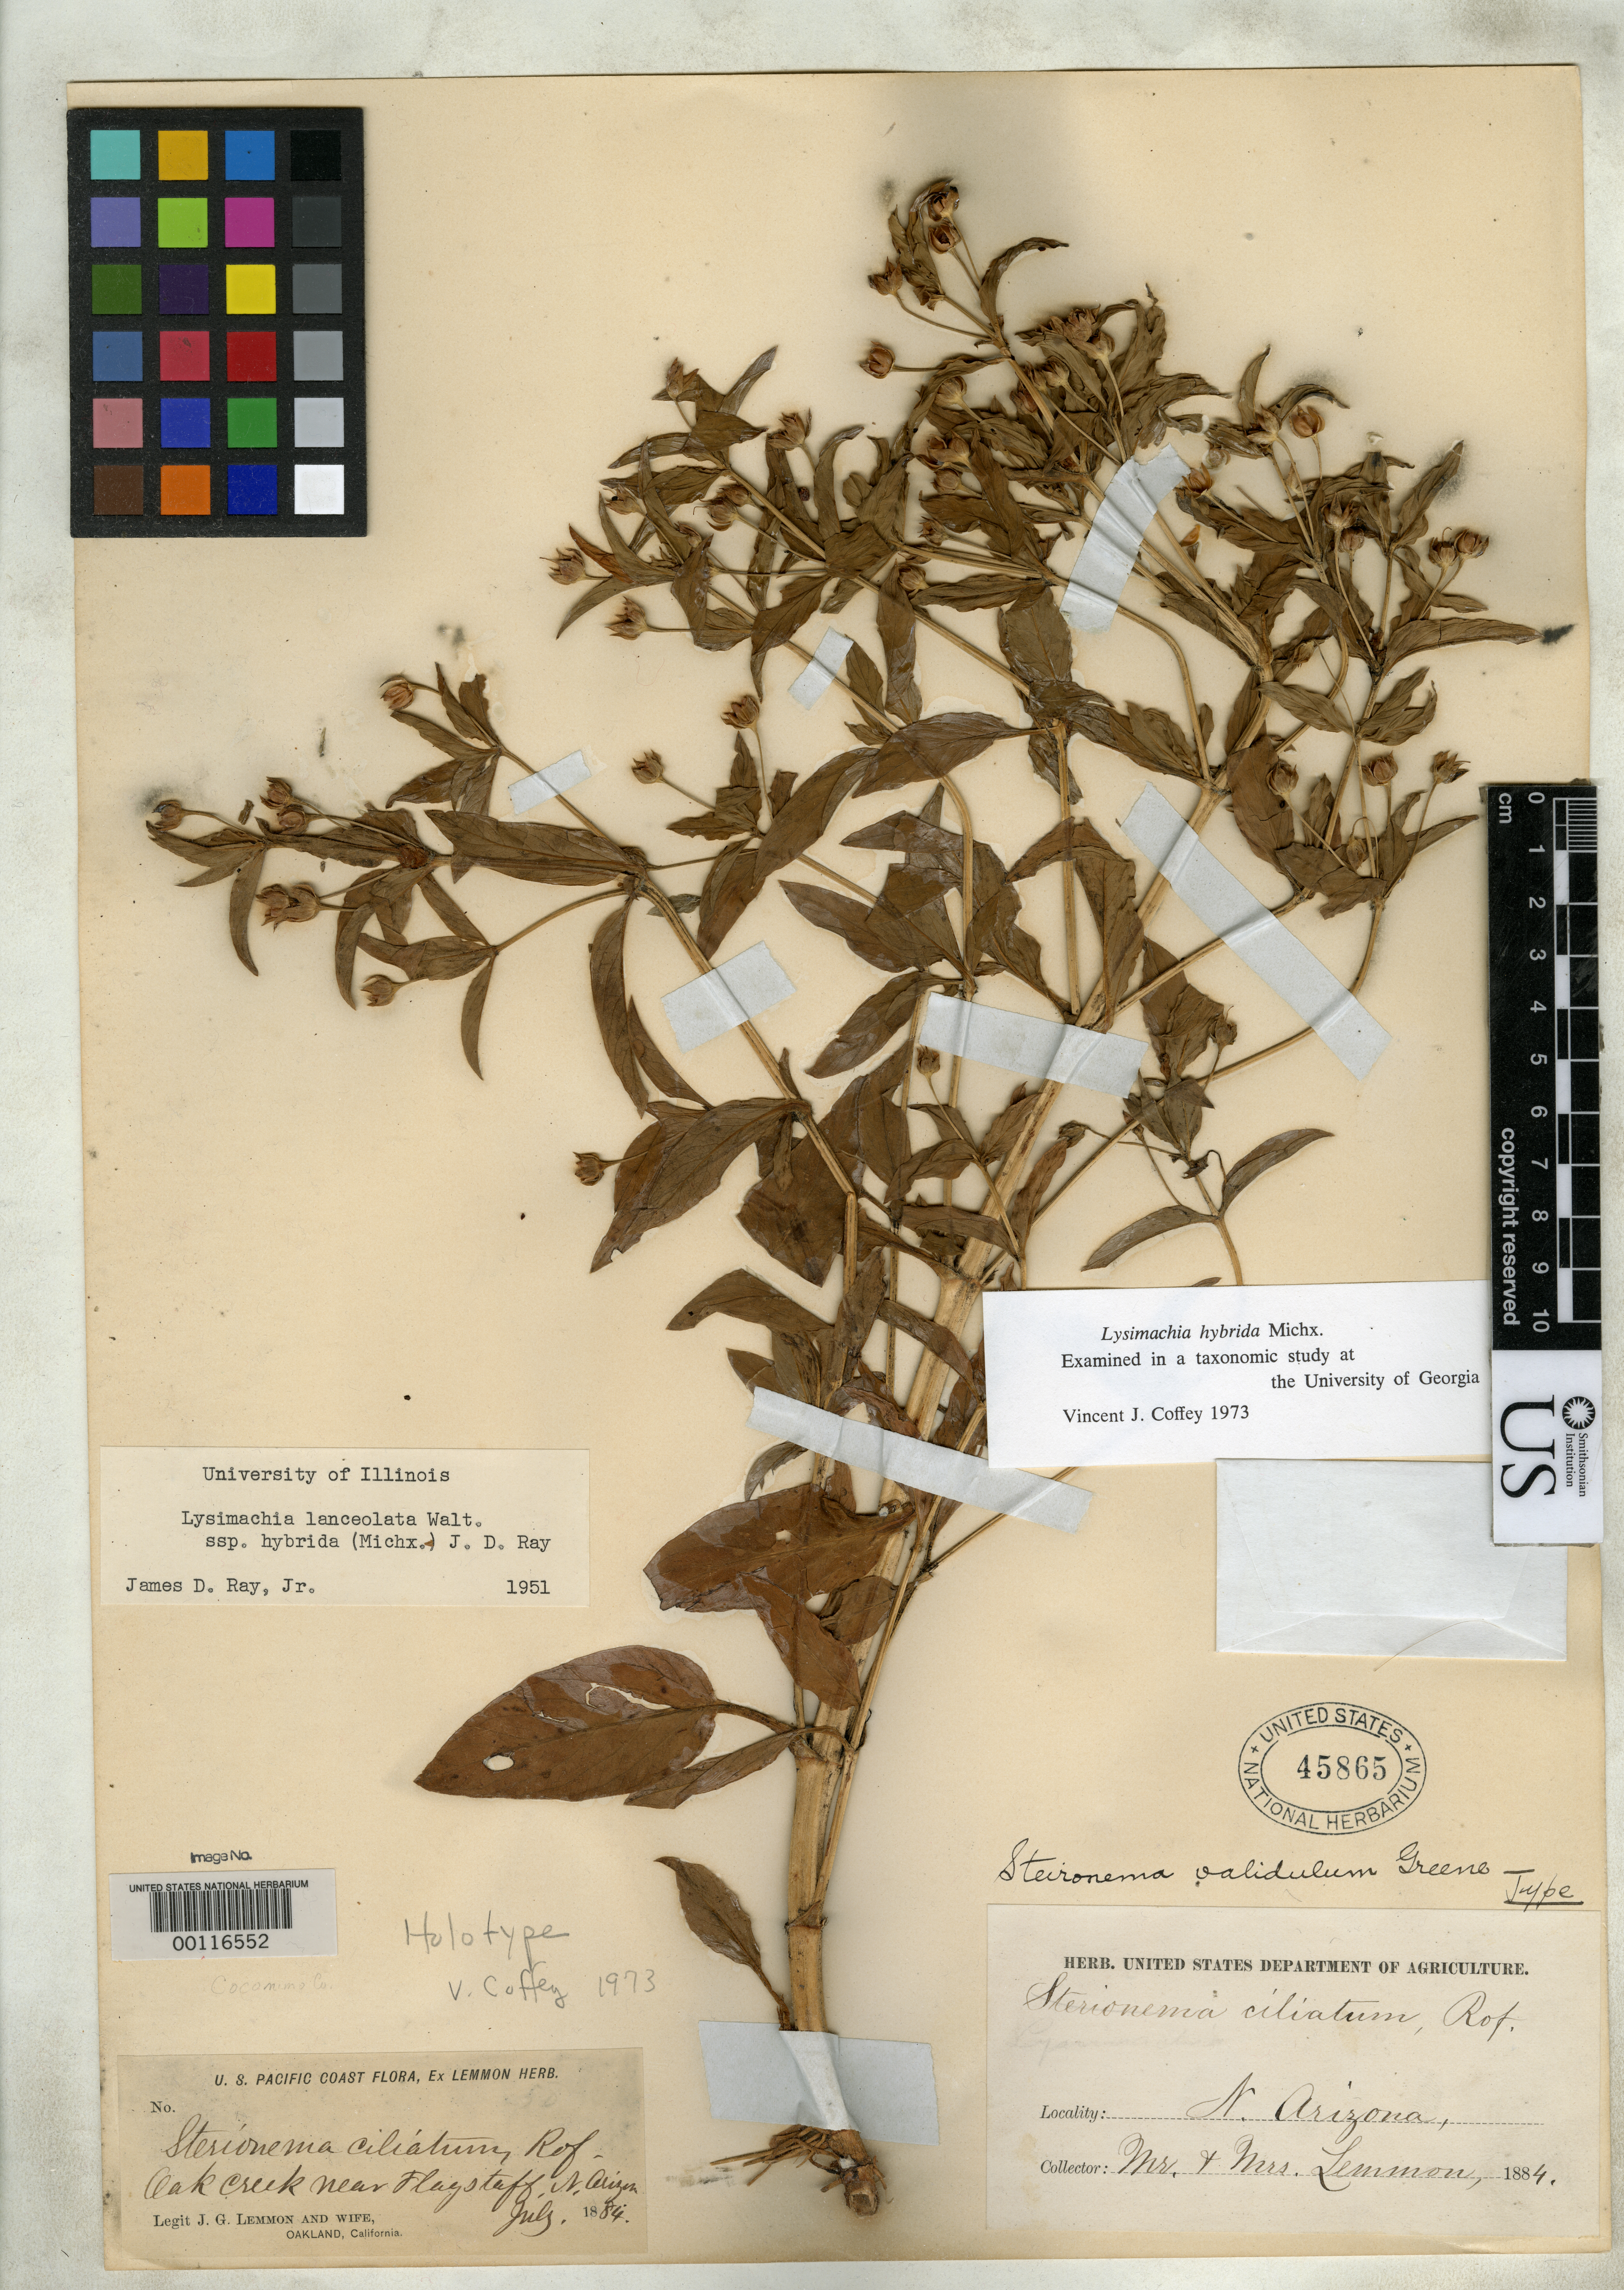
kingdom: Plantae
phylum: Tracheophyta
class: Magnoliopsida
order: Ericales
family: Primulaceae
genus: Steironema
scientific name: Steironema validulum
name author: Greene ex Wooton & Standl.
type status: Holotype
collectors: J. G. Lemmon & J. Lemmon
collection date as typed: Jul 1884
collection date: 1884-07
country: United States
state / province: Arizona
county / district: Coconino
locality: Oak Creek, near Flagstaff.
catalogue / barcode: US 45865